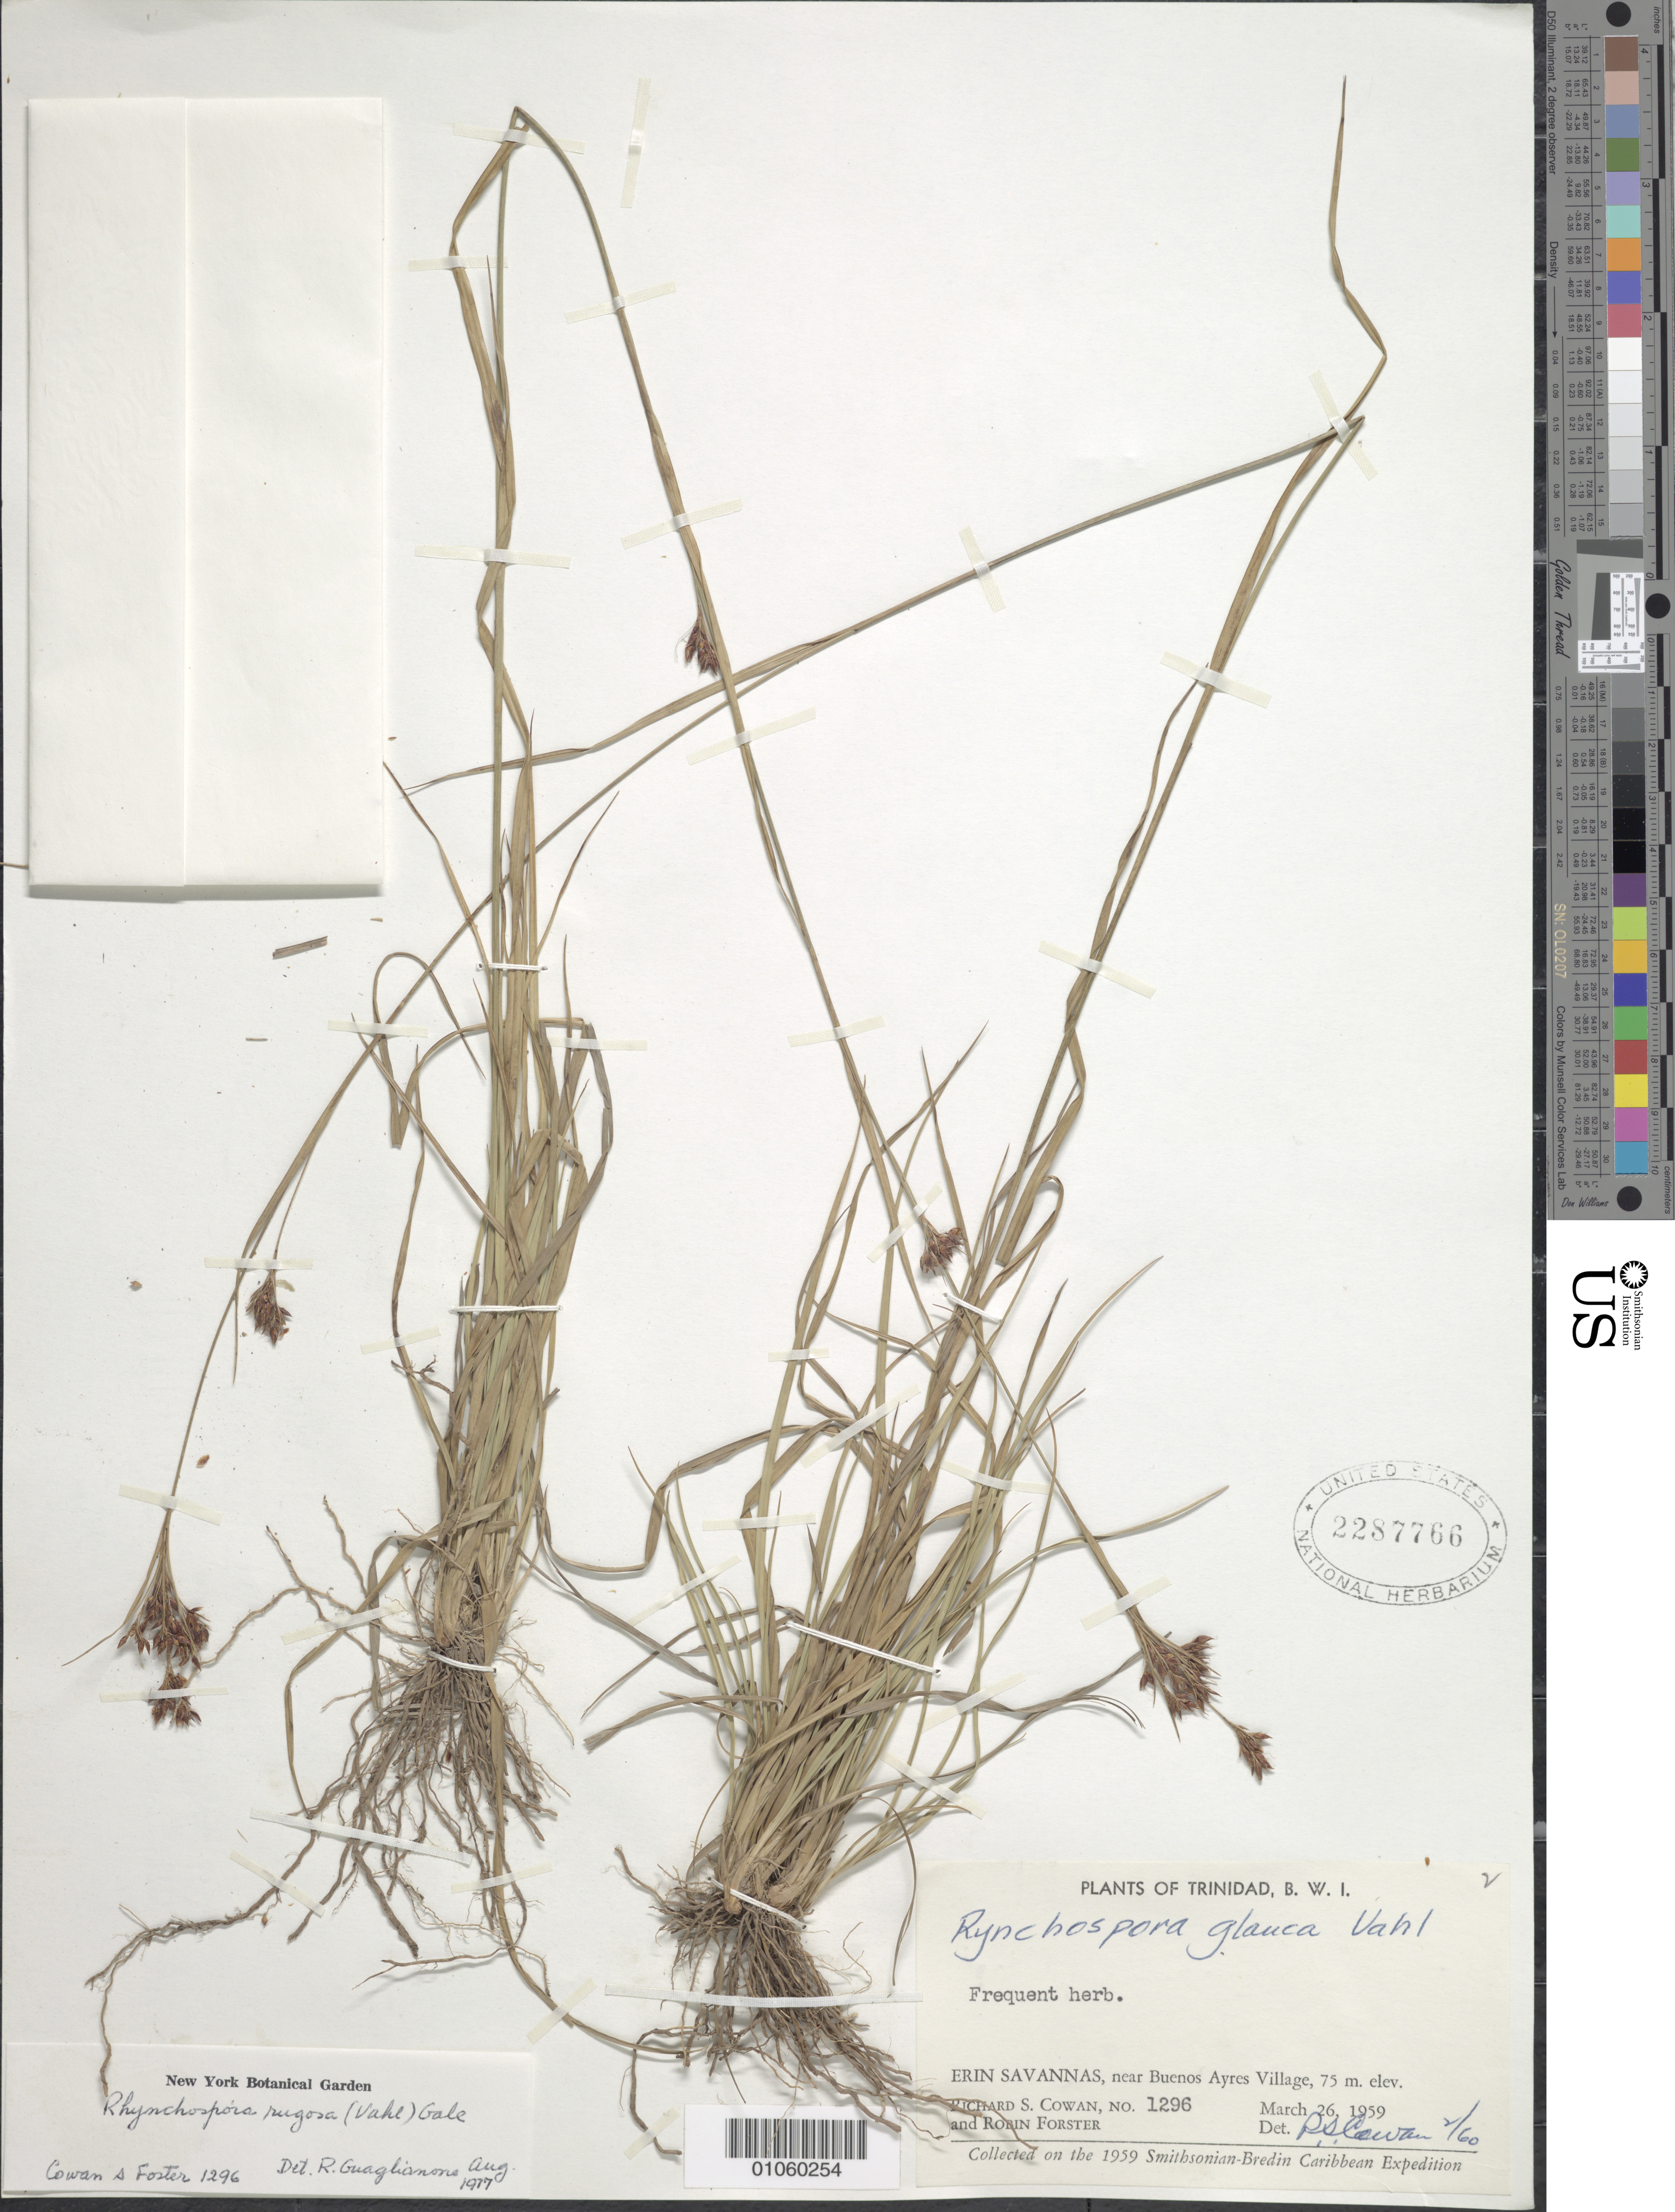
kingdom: Plantae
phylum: Tracheophyta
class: Liliopsida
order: Poales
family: Cyperaceae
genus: Rhynchospora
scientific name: Rhynchospora rugosa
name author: (Vahl) Gale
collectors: R. S. Cowan & R. Forster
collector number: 1296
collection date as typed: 26 Mar 1959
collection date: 1959-03-26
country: Trinidad and Tobago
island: Trinidad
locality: Erin Savannas, near Buenos Ayres Village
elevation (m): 75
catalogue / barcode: US 2287766